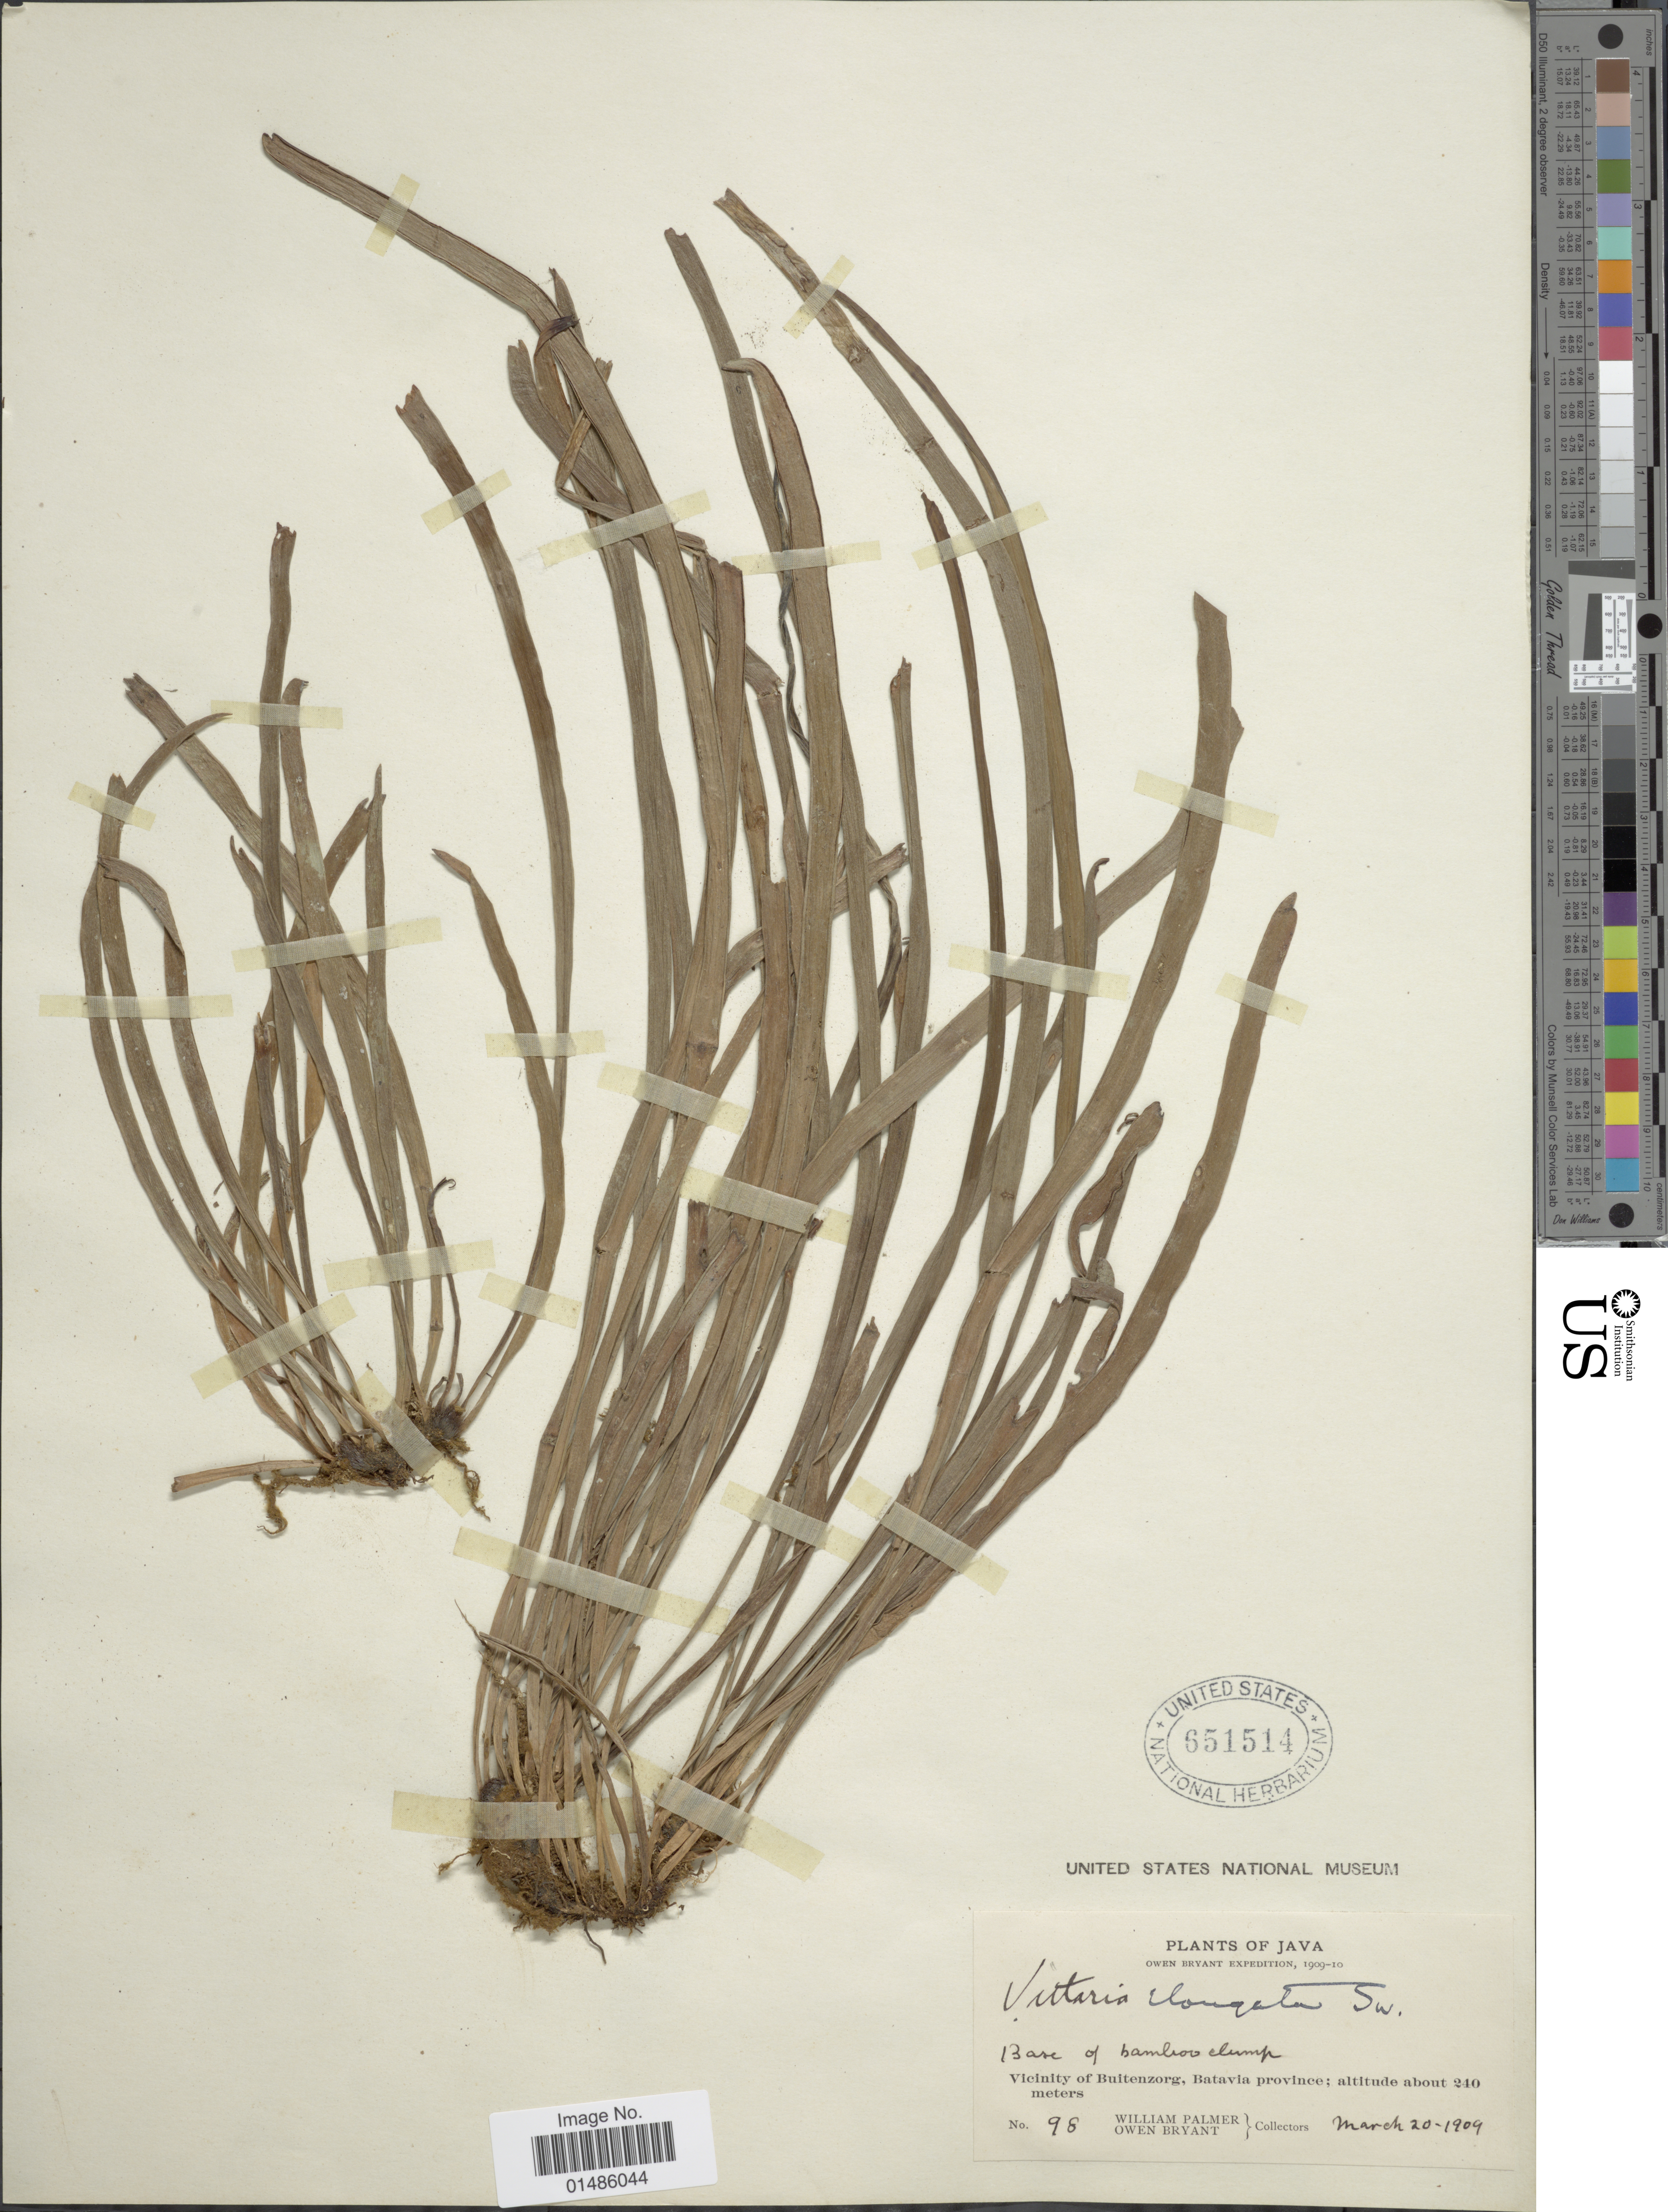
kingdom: Plantae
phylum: Tracheophyta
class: Polypodiopsida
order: Polypodiales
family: Pteridaceae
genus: Haplopteris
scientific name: Haplopteris elongata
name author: (Sw.) Crane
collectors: W. Palmer & O. Bryant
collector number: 98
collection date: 1909-03-20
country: Indonesia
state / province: Java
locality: Vicinity of Buitenzorg, Batavia province.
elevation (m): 240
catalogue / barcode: US 651514